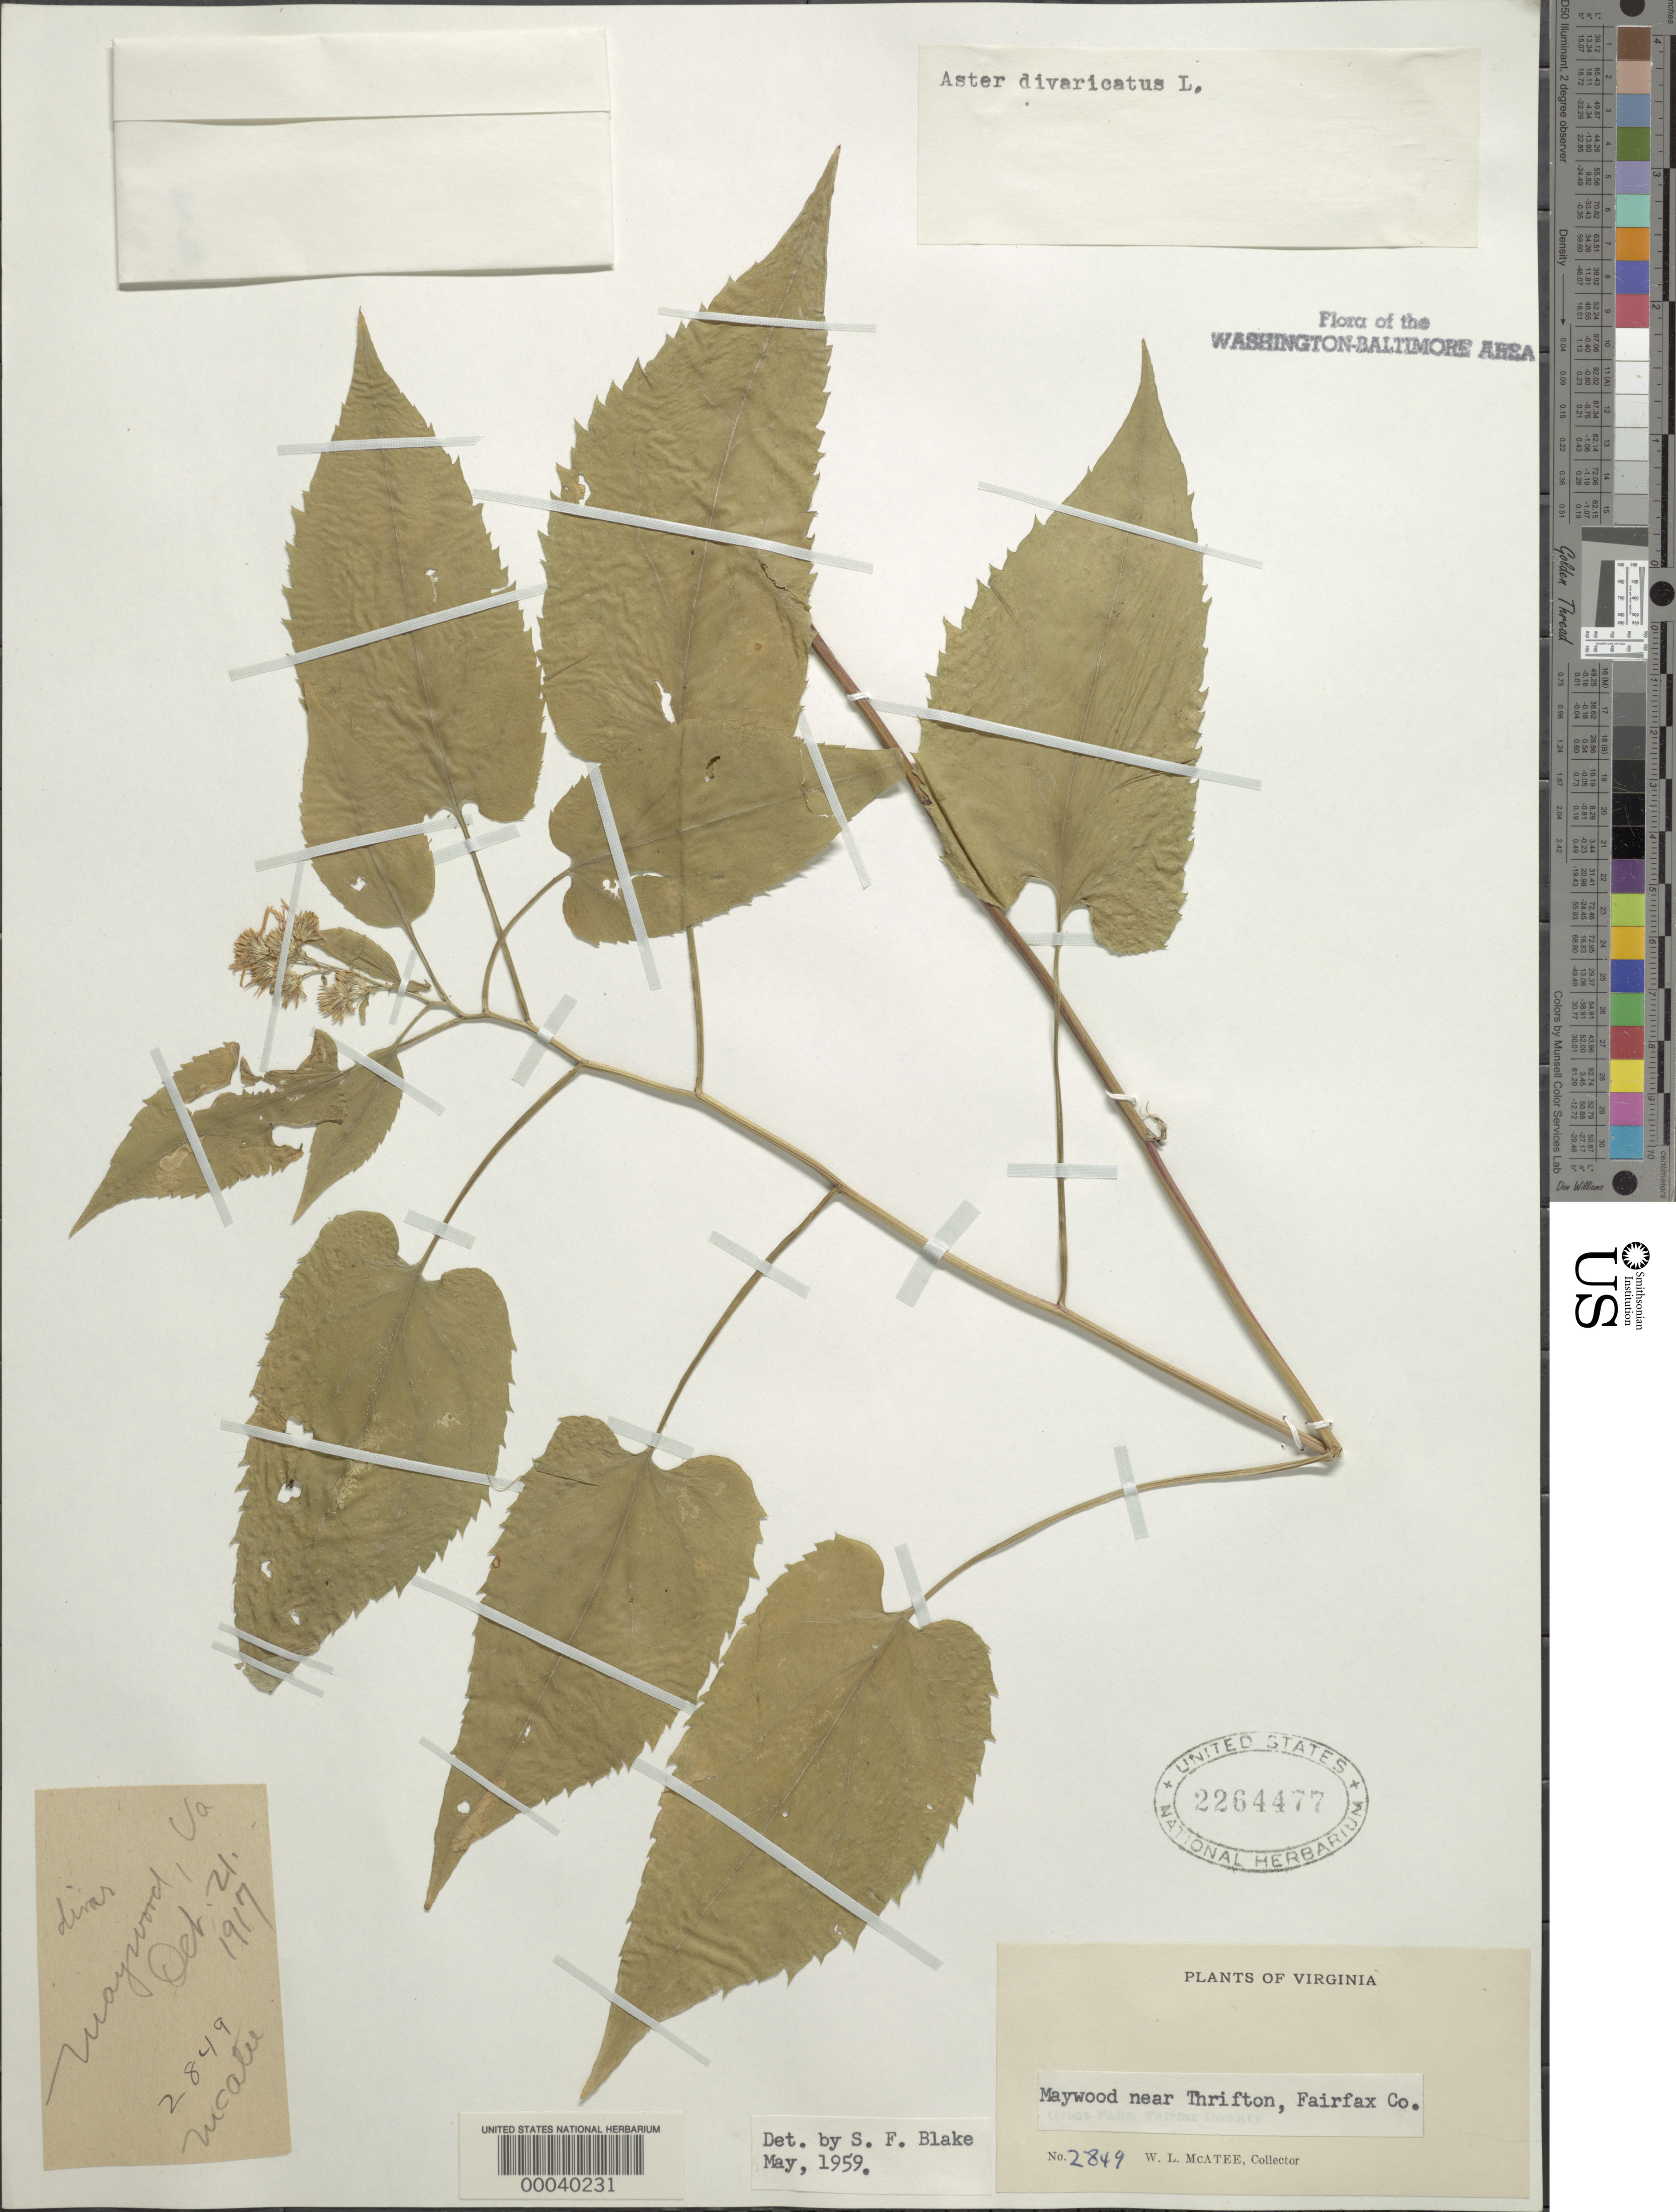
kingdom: Plantae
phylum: Tracheophyta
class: Magnoliopsida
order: Asterales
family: Asteraceae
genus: Eurybia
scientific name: Eurybia divaricata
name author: (L.) G.L. Nesom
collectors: W. McAtee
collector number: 2849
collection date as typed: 21 Oct 1917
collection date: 1917-10-21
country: United States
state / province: Virginia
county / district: Fairfax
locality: Maywood near Thrifton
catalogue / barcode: US 2264477